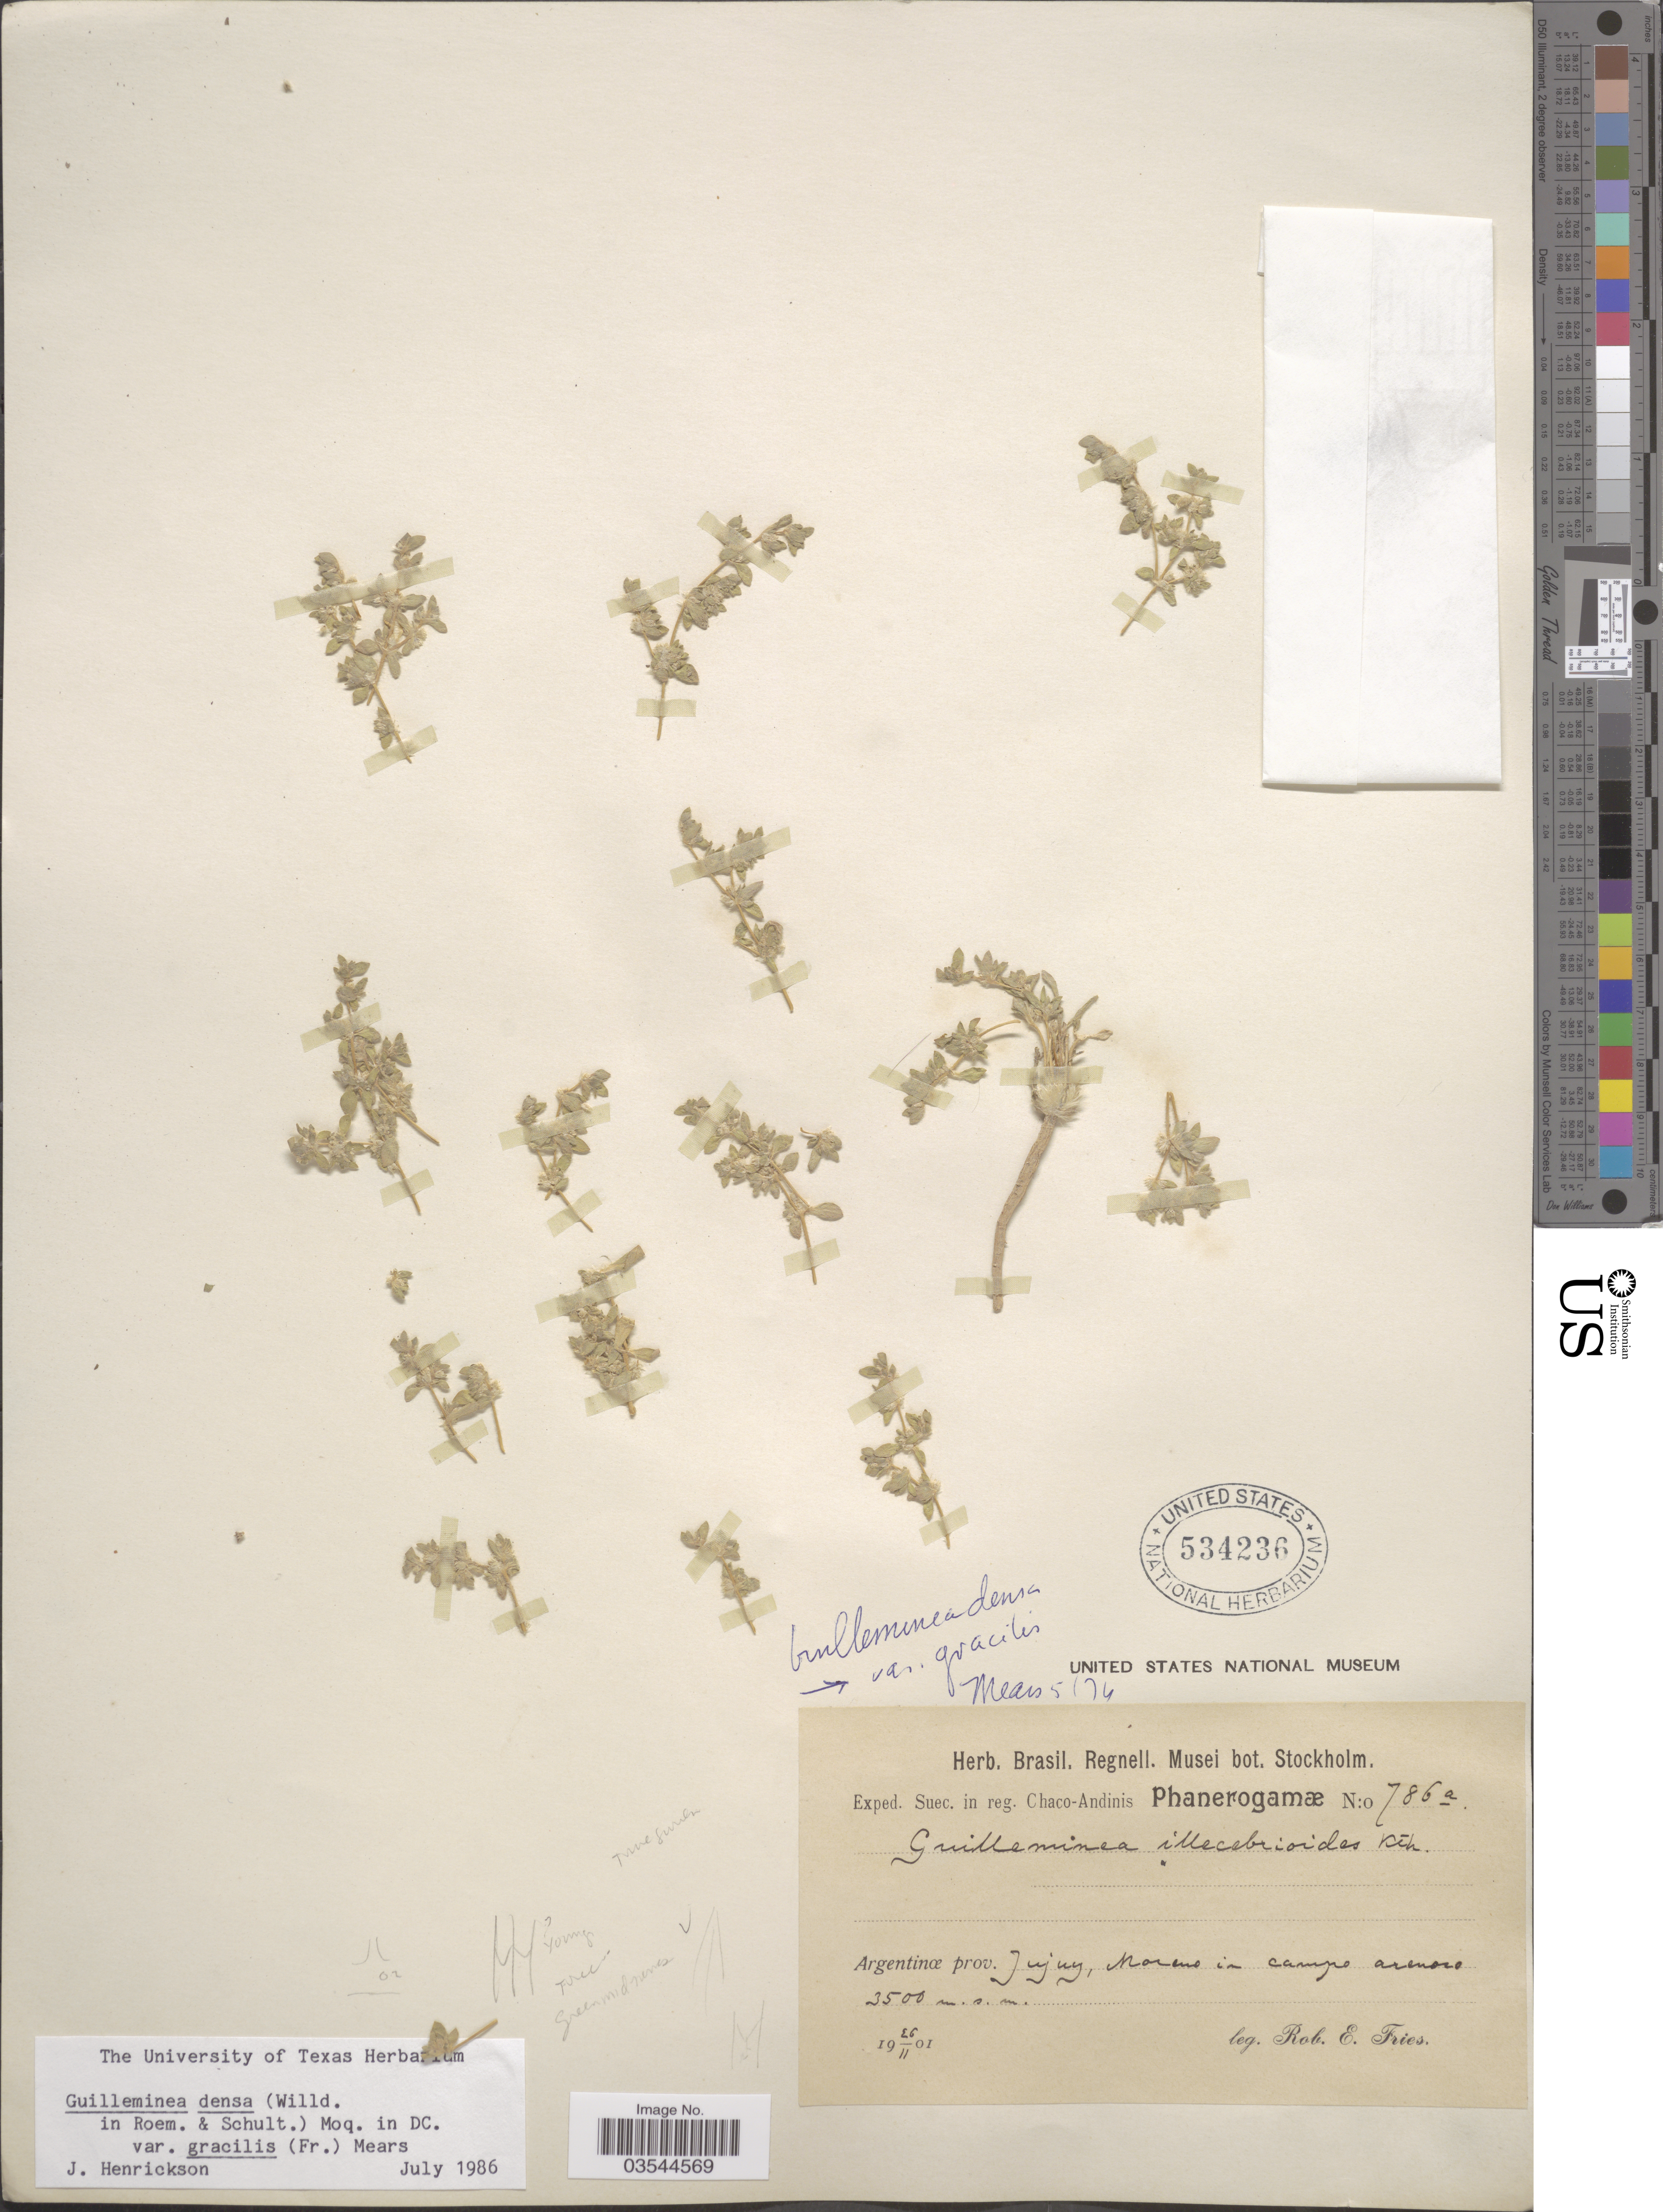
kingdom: Plantae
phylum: Tracheophyta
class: Magnoliopsida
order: Caryophyllales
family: Amaranthaceae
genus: Guilleminea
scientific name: Guilleminea densa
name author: (Humb. & Bonpl. ex Schult.) Moq.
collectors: R. E. Fries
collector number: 786a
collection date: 1901-11-26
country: Argentina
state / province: Jujuy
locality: Moreno.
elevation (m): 3500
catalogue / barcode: US 534236